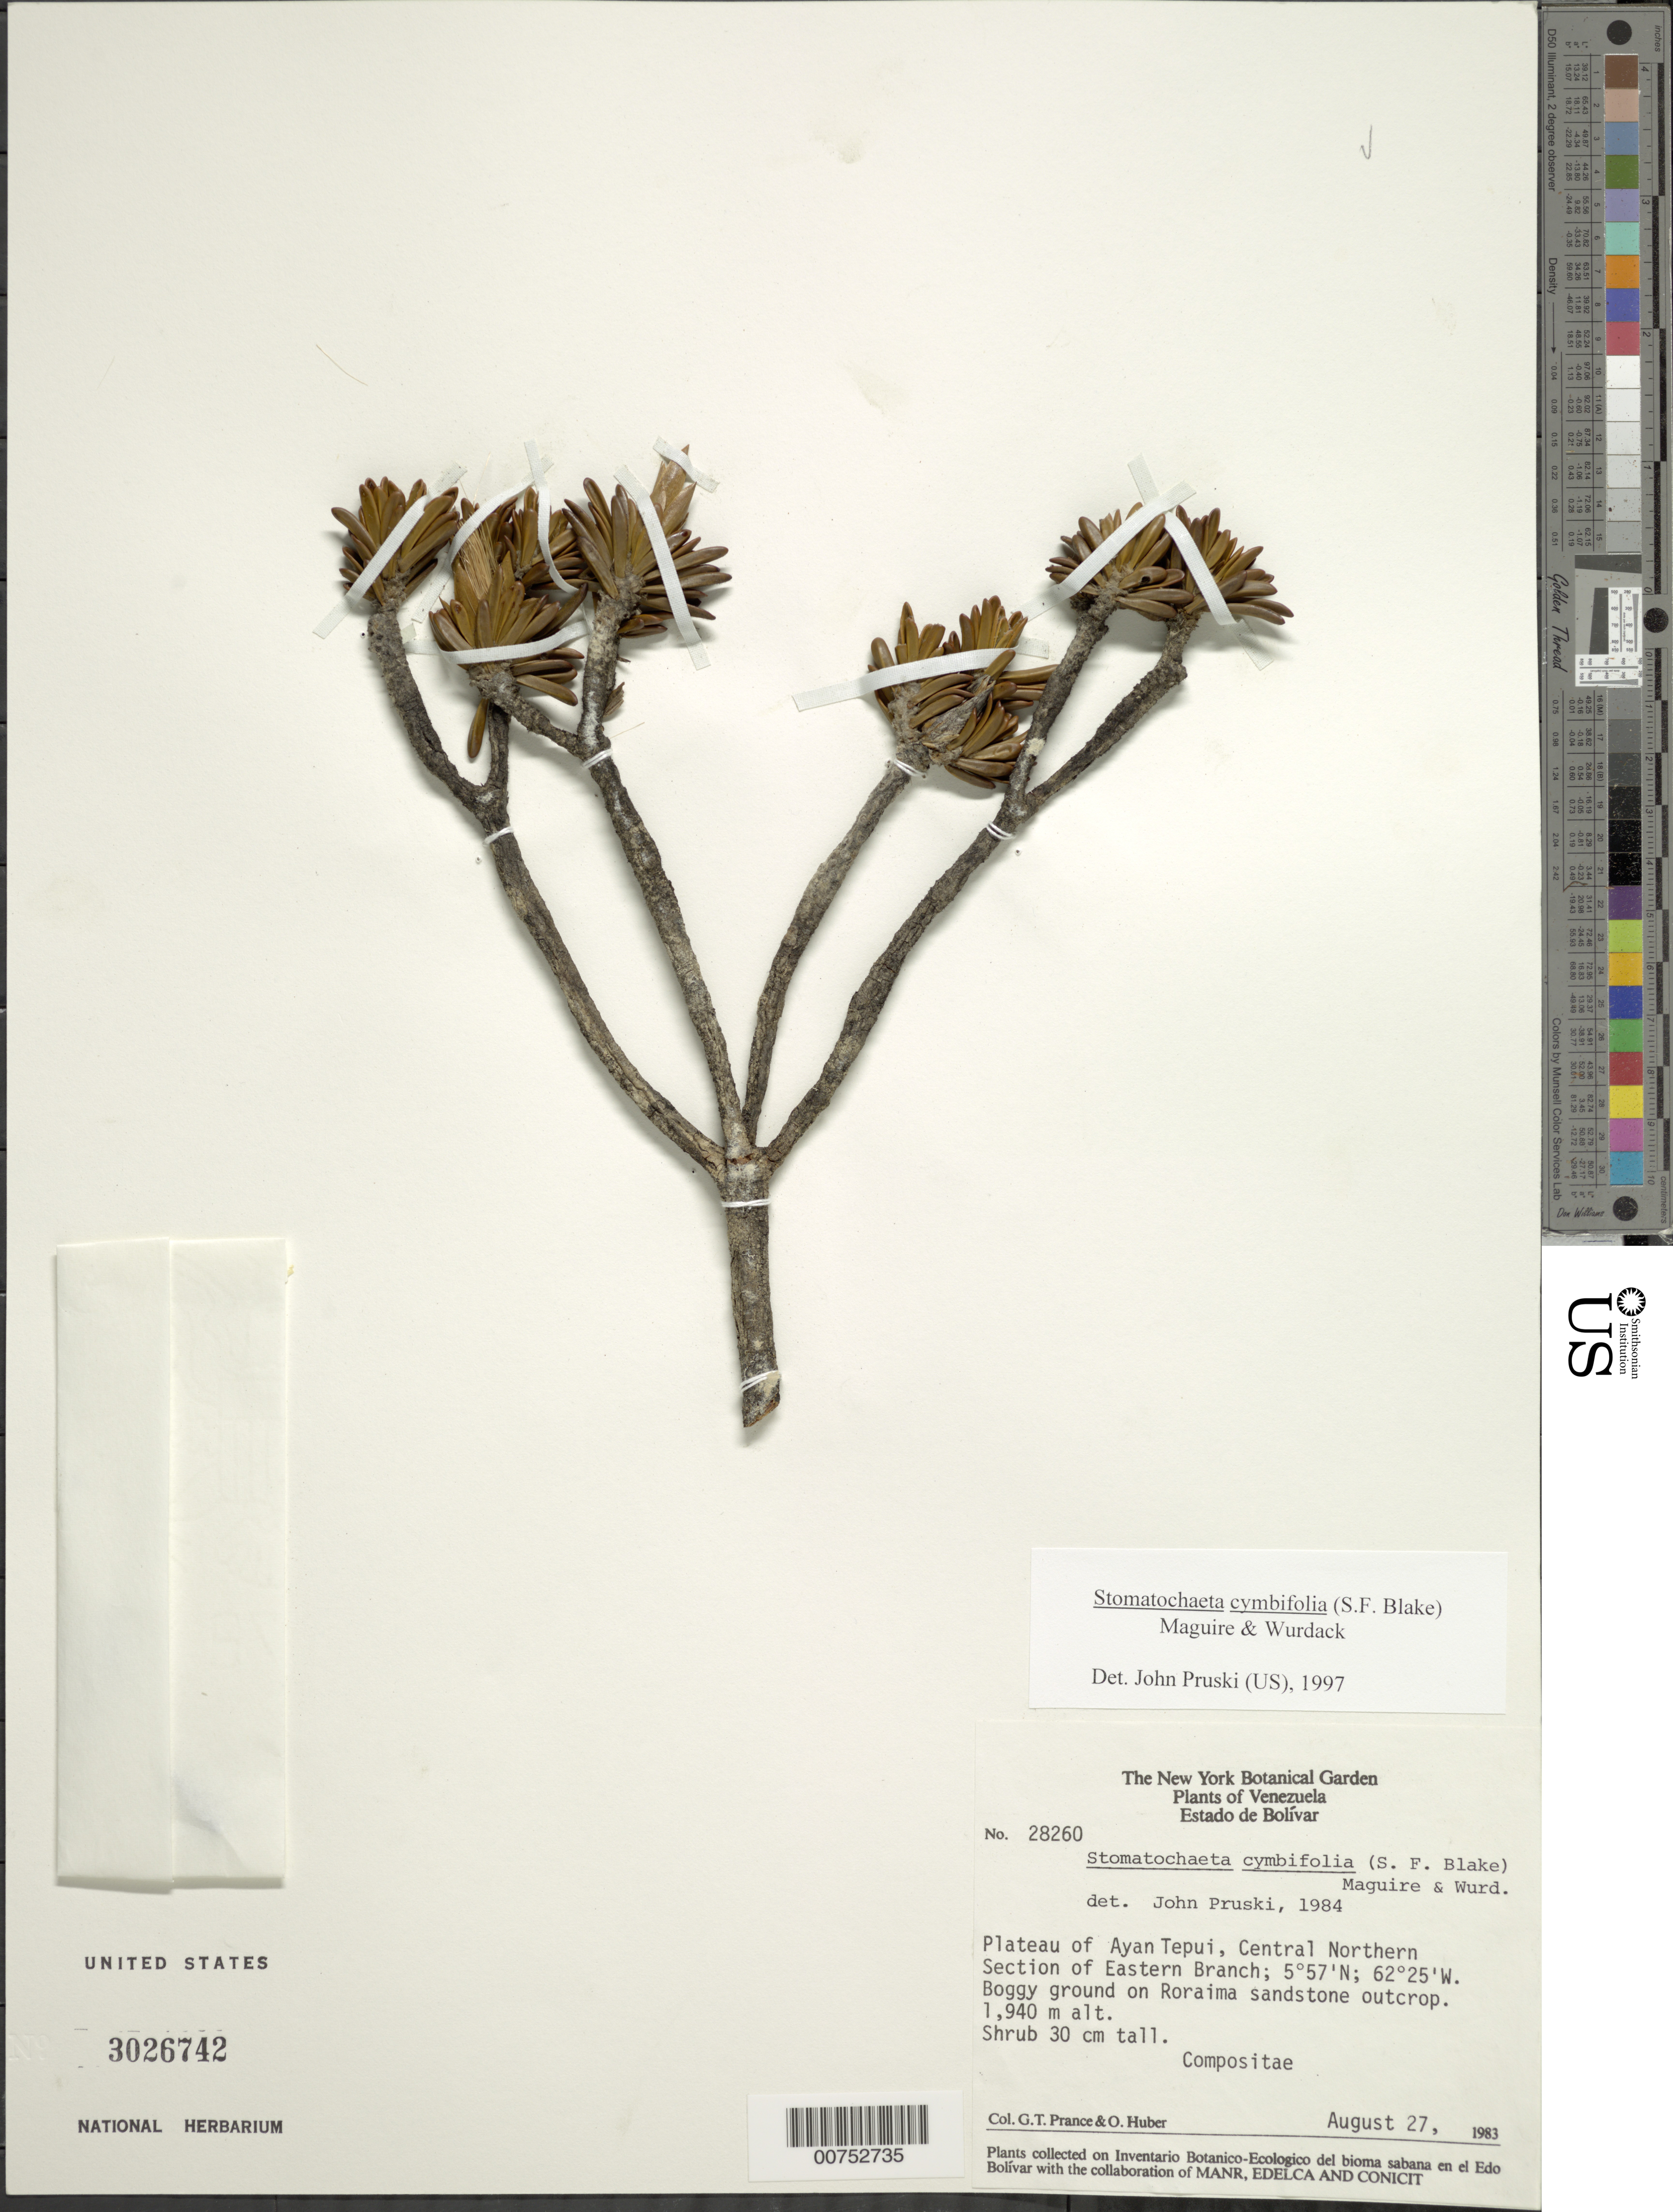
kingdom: Plantae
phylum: Tracheophyta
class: Magnoliopsida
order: Asterales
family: Asteraceae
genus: Stomatochaeta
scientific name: Stomatochaeta cymbifolia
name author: (S.F. Blake) Maguire & Wurdack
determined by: Pruski, J. F.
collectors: G. T. Prance & O. Huber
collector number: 28260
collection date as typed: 27-Aug-83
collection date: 1983-08-27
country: Venezuela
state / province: Bolívar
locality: Auyan tepuí plateau, central northern section of Eastern Branch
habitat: Boggy ground on Roraima sandstone outcrop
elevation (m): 1940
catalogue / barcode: US 3026742